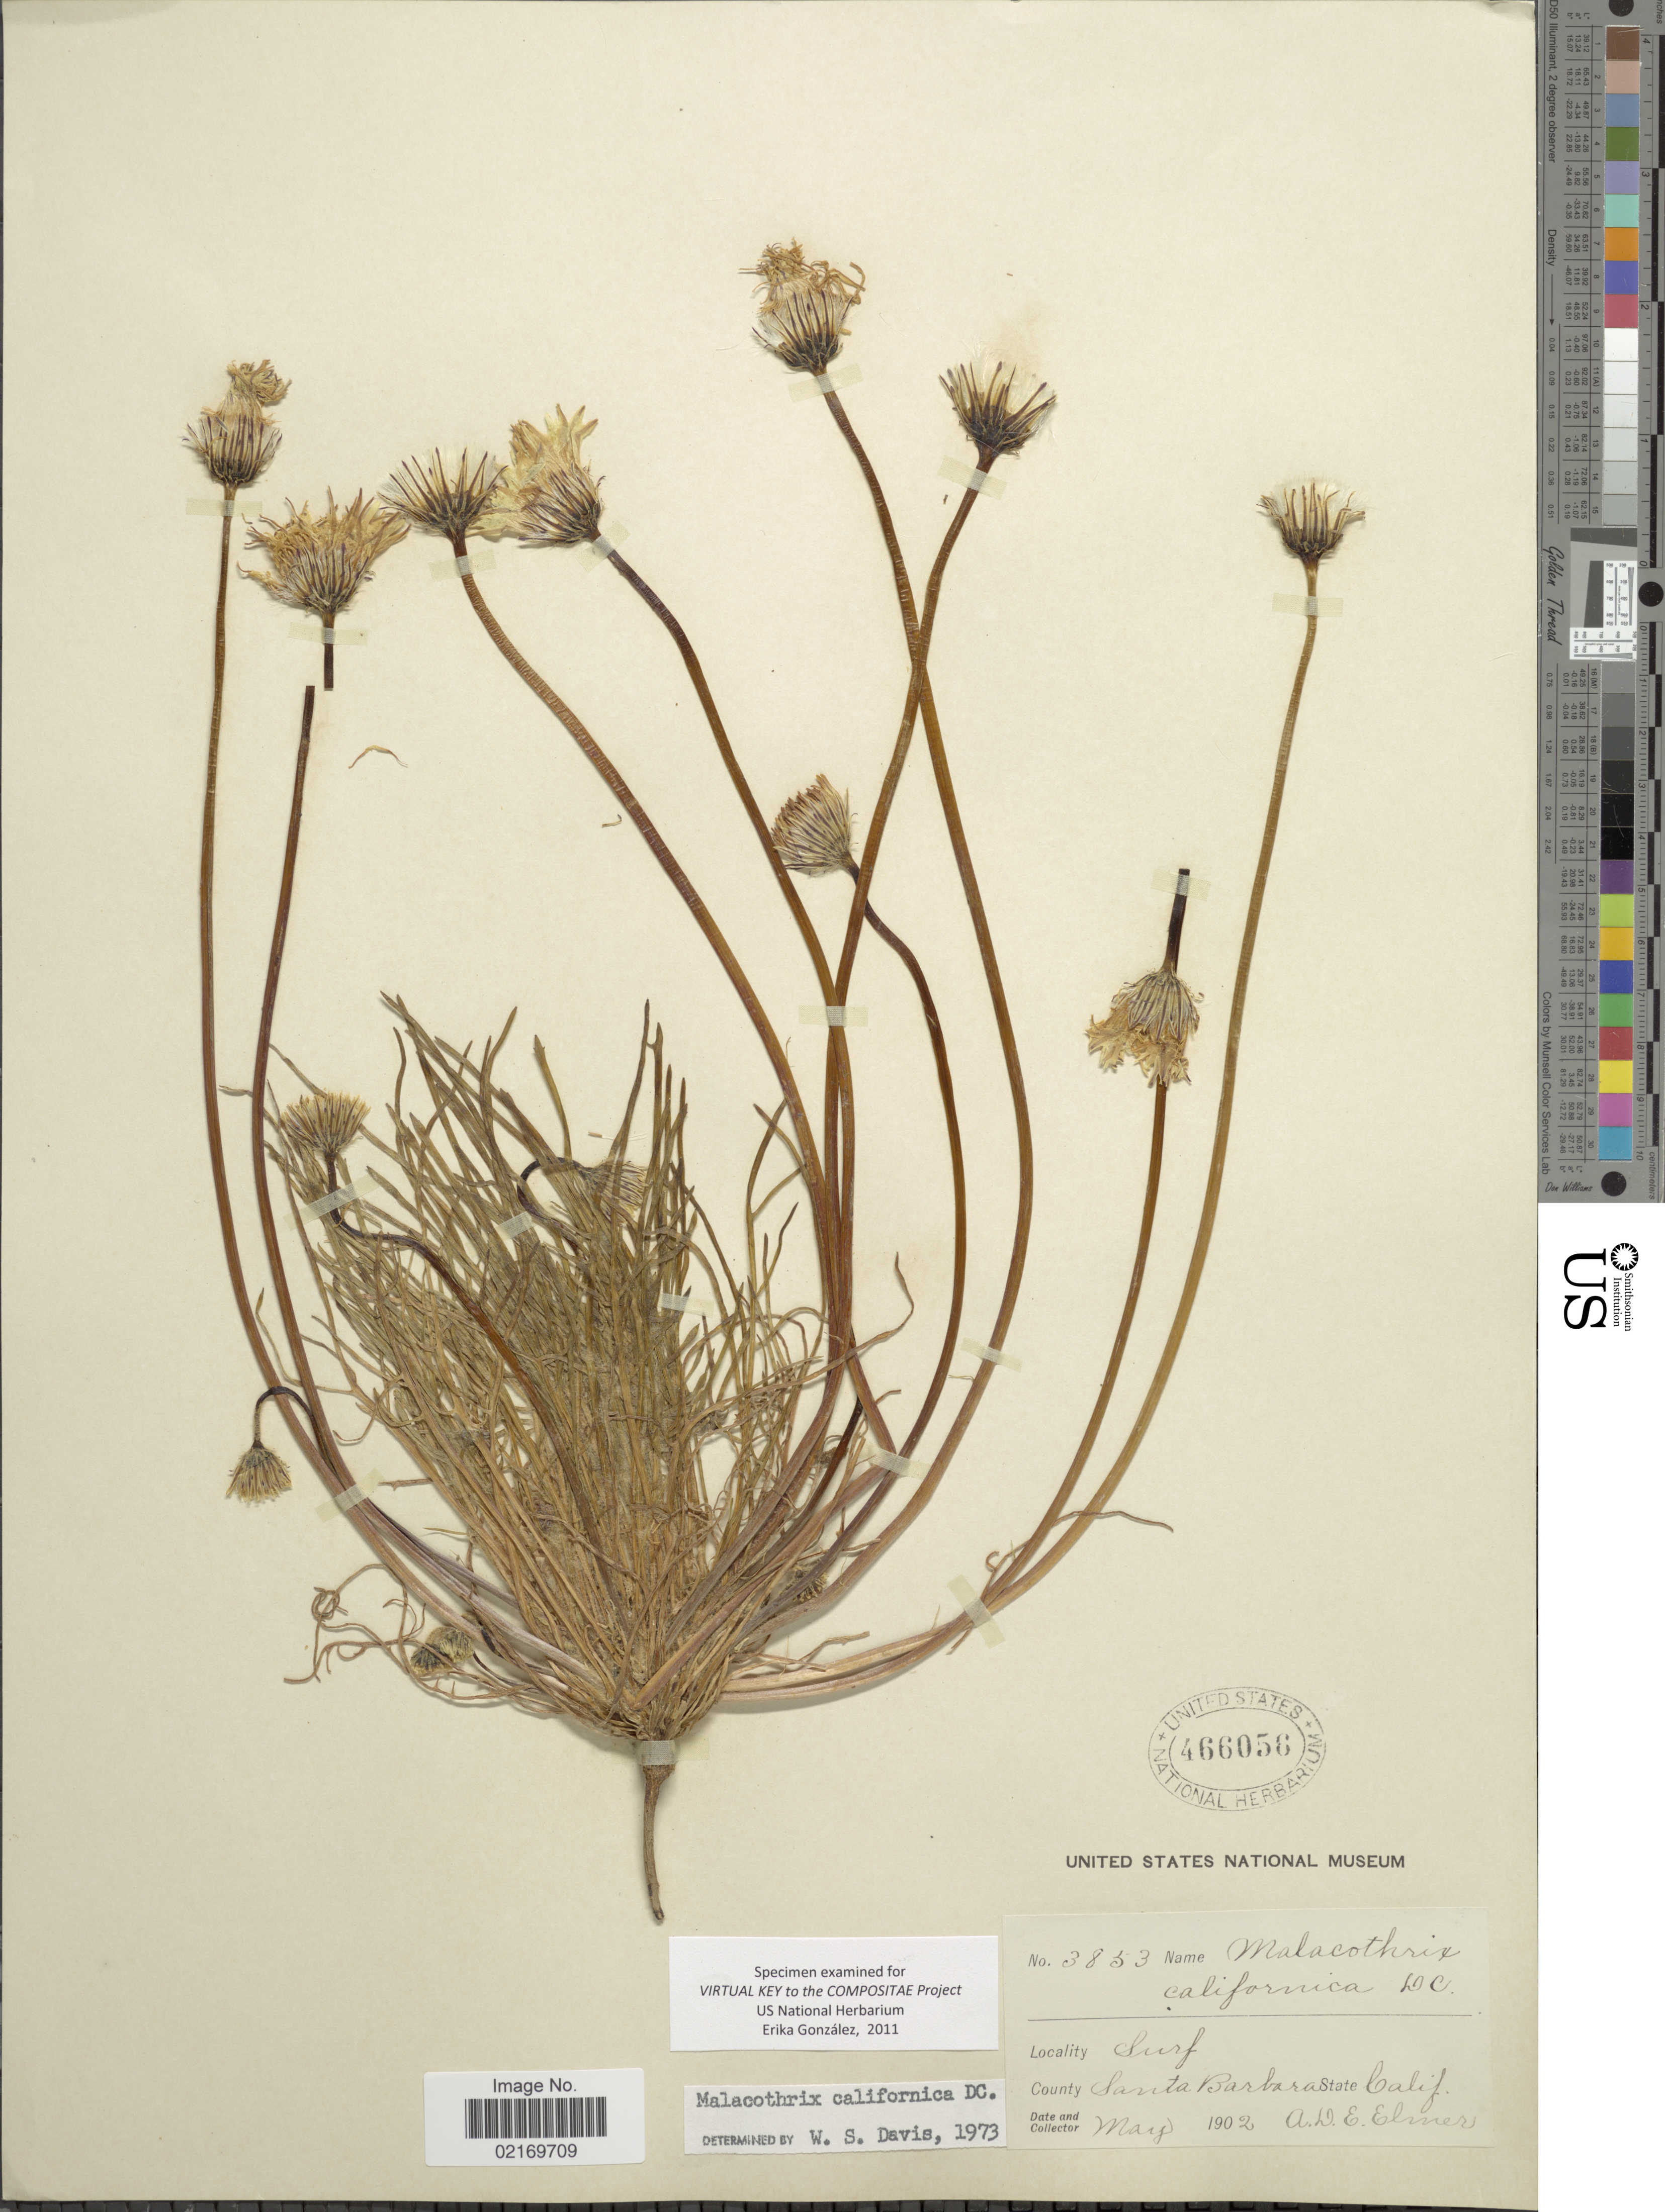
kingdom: Plantae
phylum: Tracheophyta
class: Magnoliopsida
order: Asterales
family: Asteraceae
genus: Malacothrix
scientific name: Malacothrix californica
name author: DC.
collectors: A. D. E. Elmer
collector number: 3853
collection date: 1902-05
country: United States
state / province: California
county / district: Santa Barbara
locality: Surf, County Santa Barbara, State Calif.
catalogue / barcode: US 466056